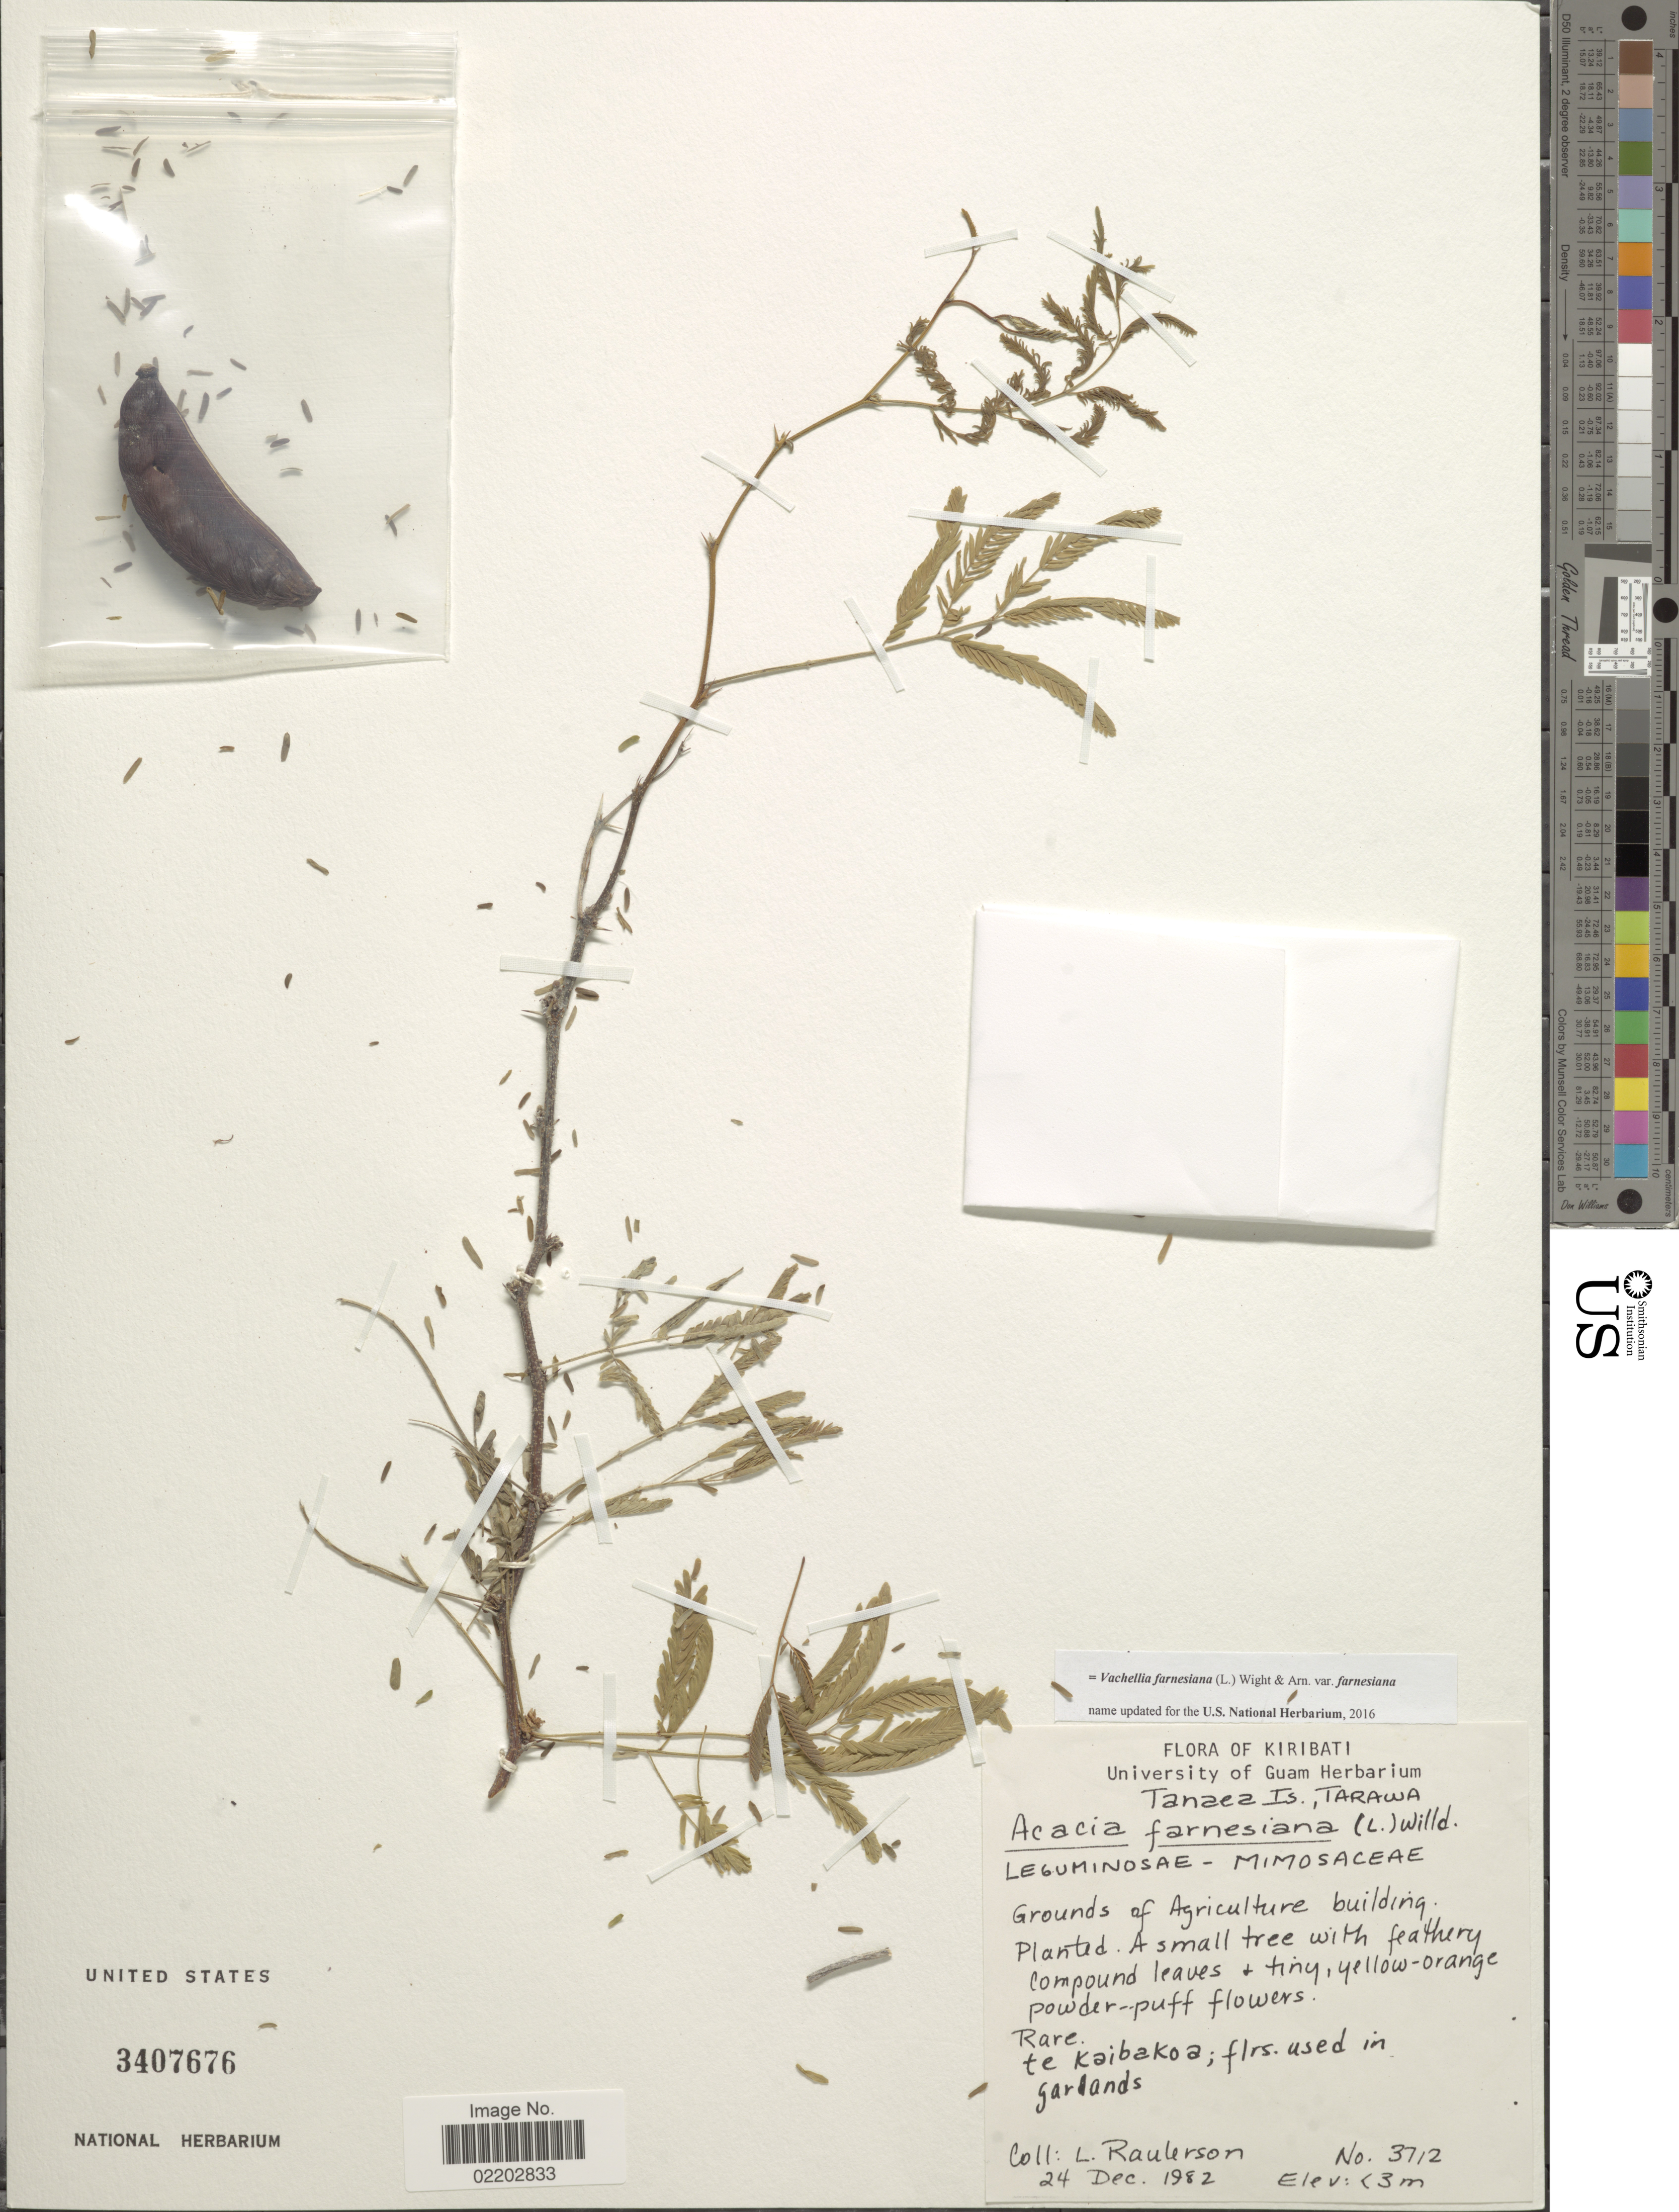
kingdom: Plantae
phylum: Tracheophyta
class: Magnoliopsida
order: Fabales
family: Fabaceae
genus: Vachellia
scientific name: Vachellia farnesiana var. farnesiana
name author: (L.) Wight & Arn.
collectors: L. Raulerson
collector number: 3712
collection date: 1982-12-24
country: Kiribati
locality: Kaibakoa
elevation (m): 13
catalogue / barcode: US 3407676